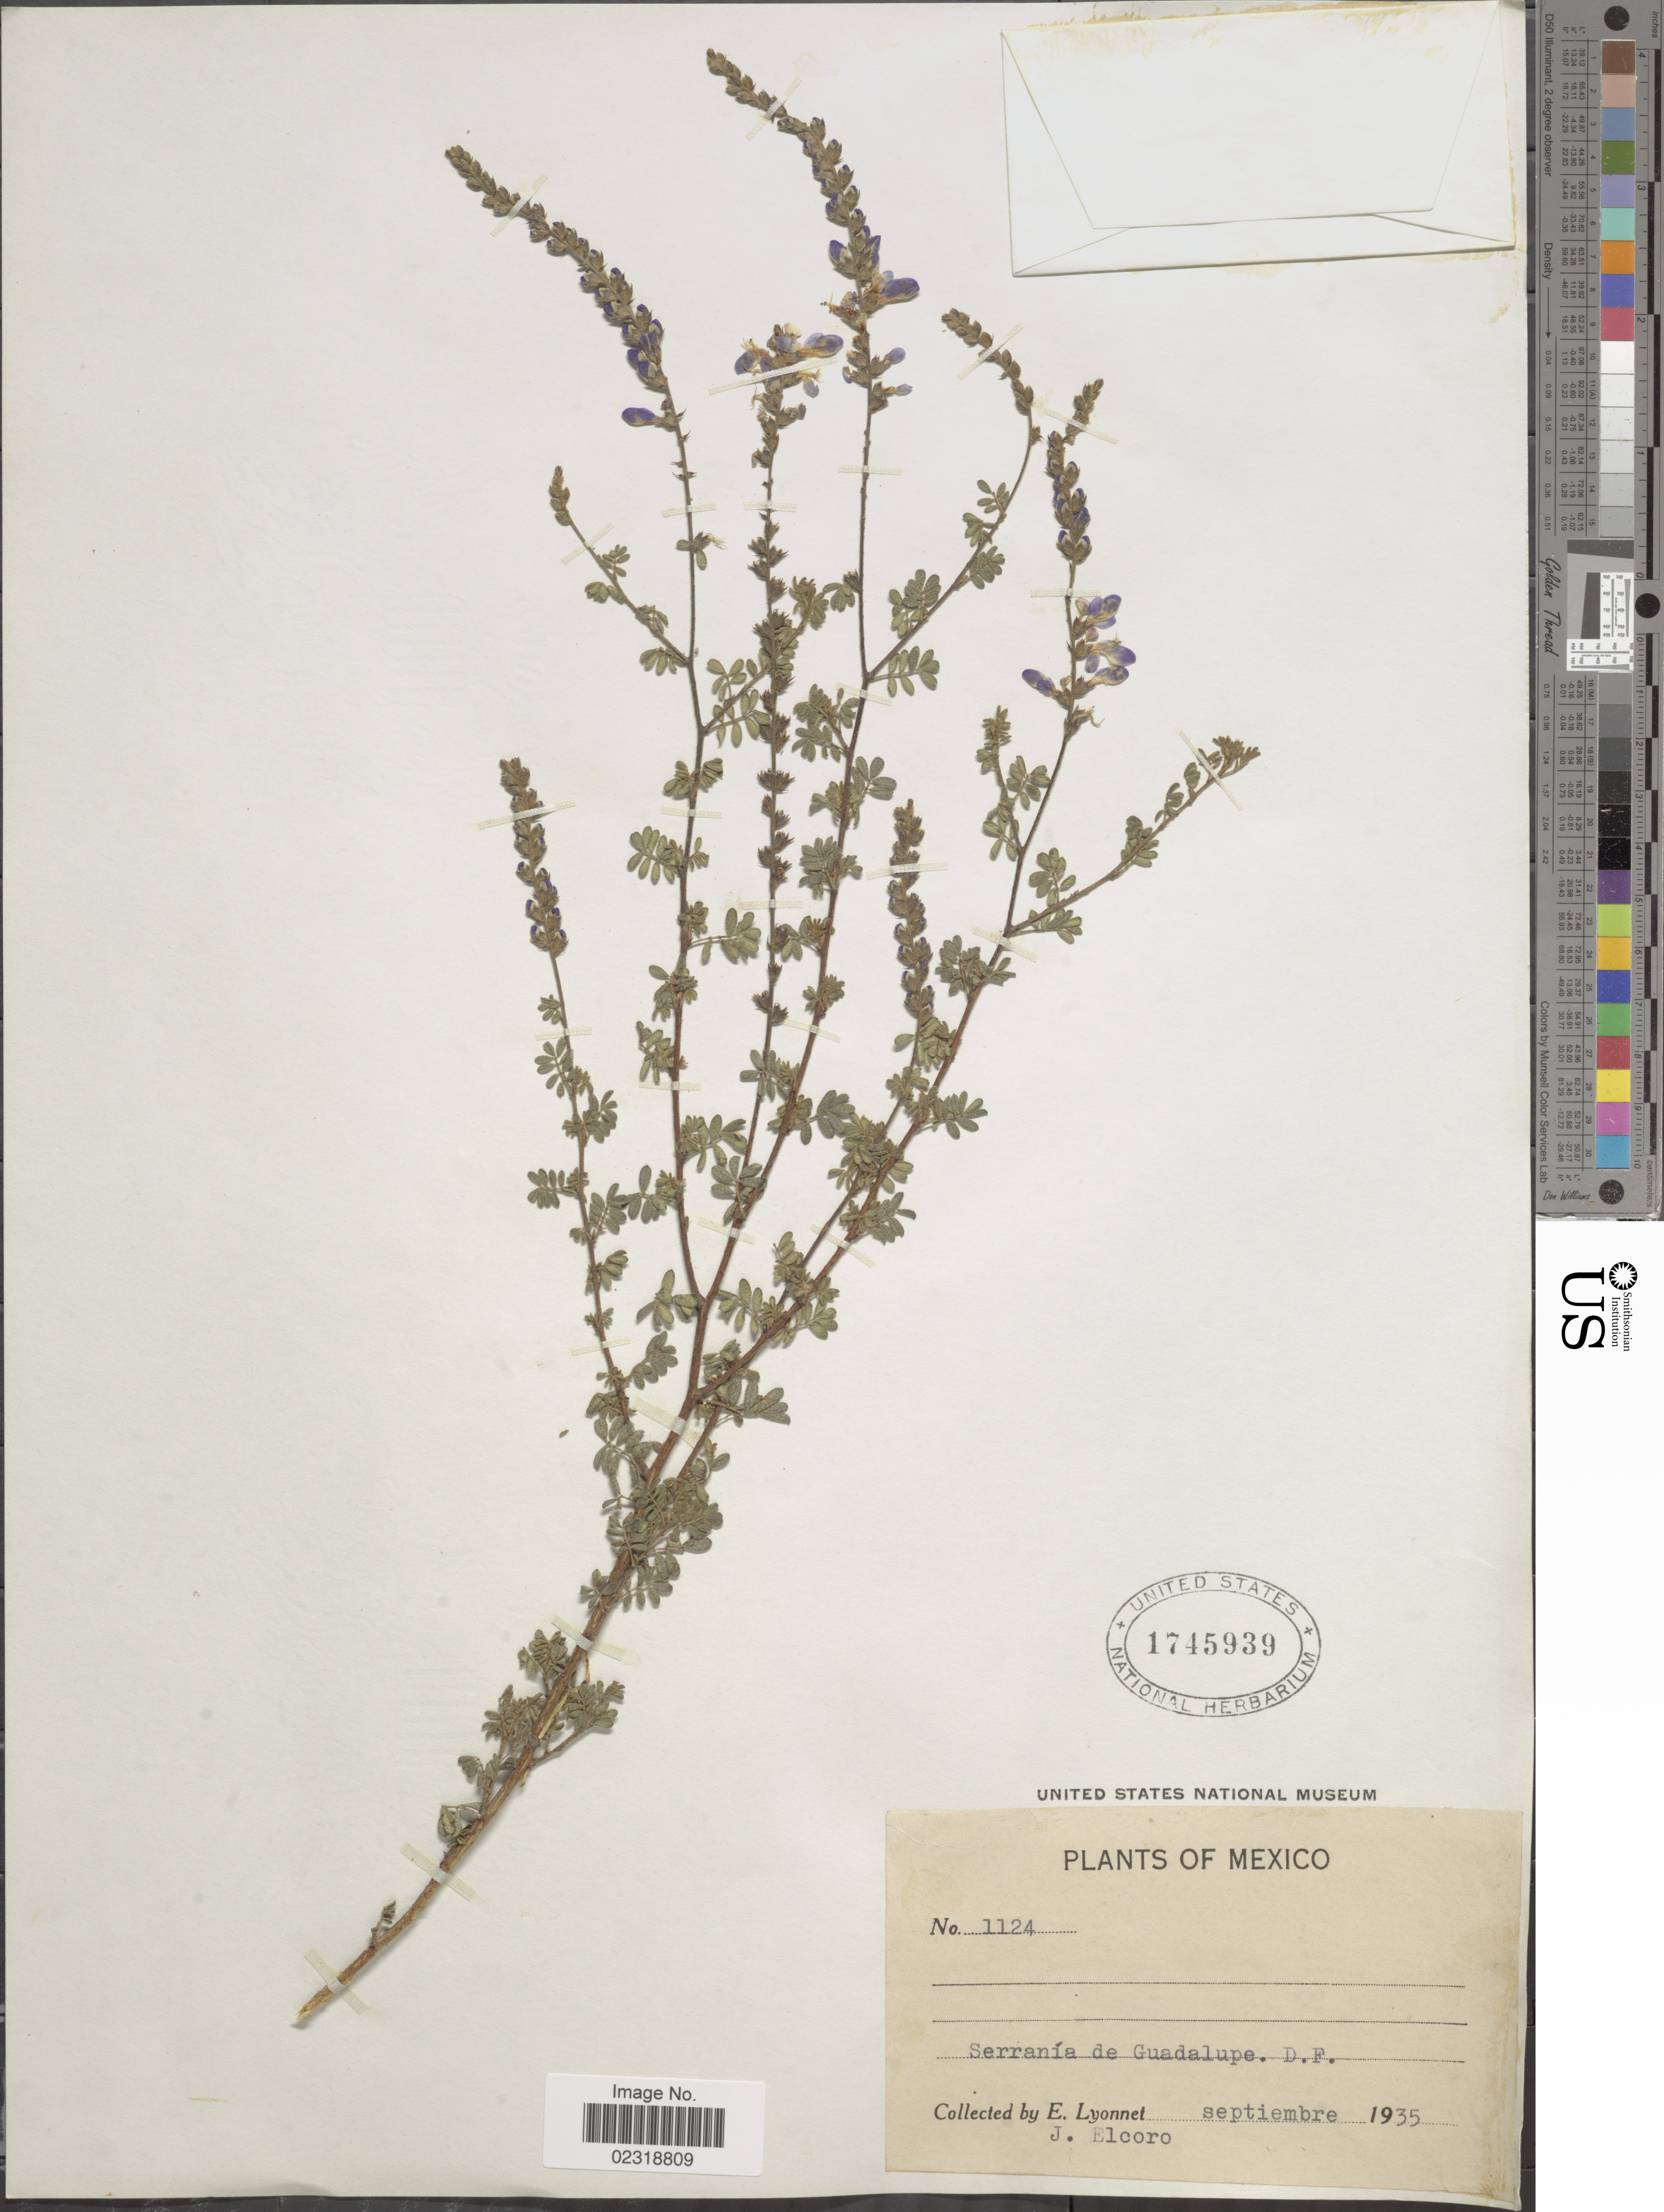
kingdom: Plantae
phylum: Tracheophyta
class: Magnoliopsida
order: Fabales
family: Fabaceae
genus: Dalea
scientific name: Dalea bicolor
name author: Humb. & Bonpl. ex Willd.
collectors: E. Lyonnet & J. Elcoro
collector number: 1124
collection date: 1935-09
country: Mexico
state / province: Distrito Federal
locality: Serrania de Guadalupe.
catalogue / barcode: US 1745939